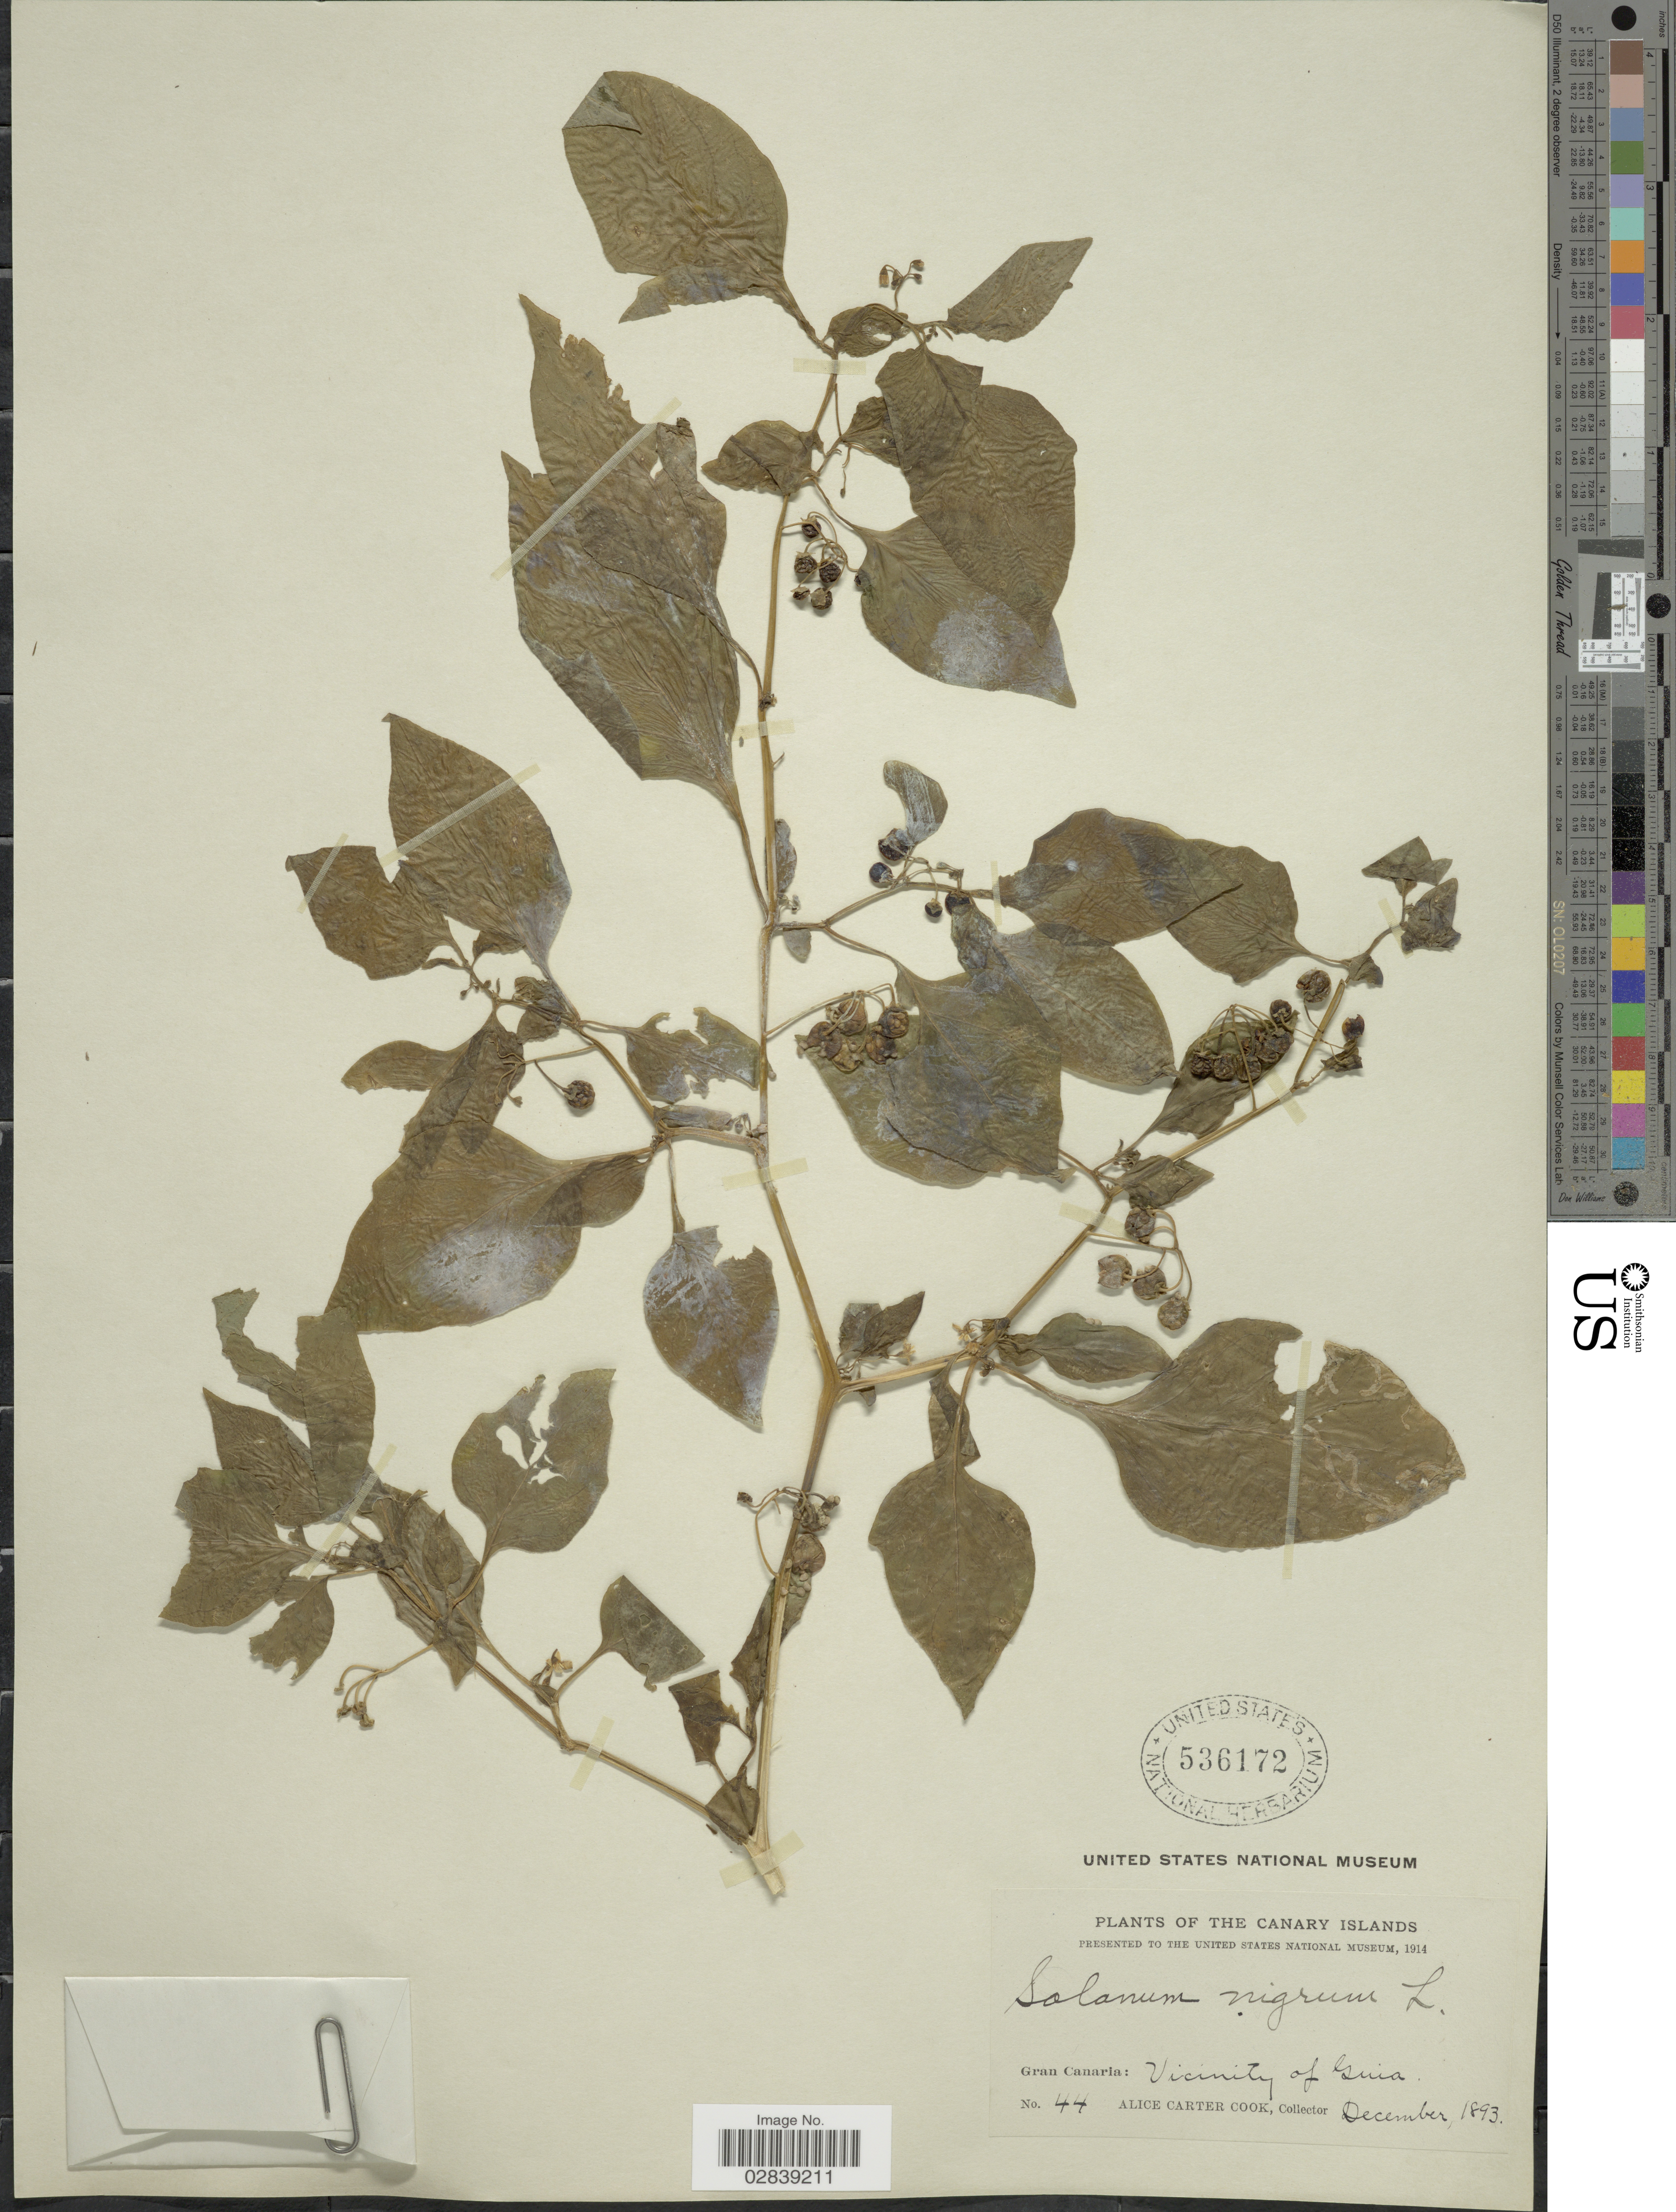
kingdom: Plantae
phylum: Tracheophyta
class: Magnoliopsida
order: Solanales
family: Solanaceae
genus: Solanum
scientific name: Solanum nigrum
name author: L.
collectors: Alice C. Cook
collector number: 44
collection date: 1893-12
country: Spain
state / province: Canarias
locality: The Canary Islands. Gran Canaria: Vicinity of Guia.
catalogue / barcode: US 536172